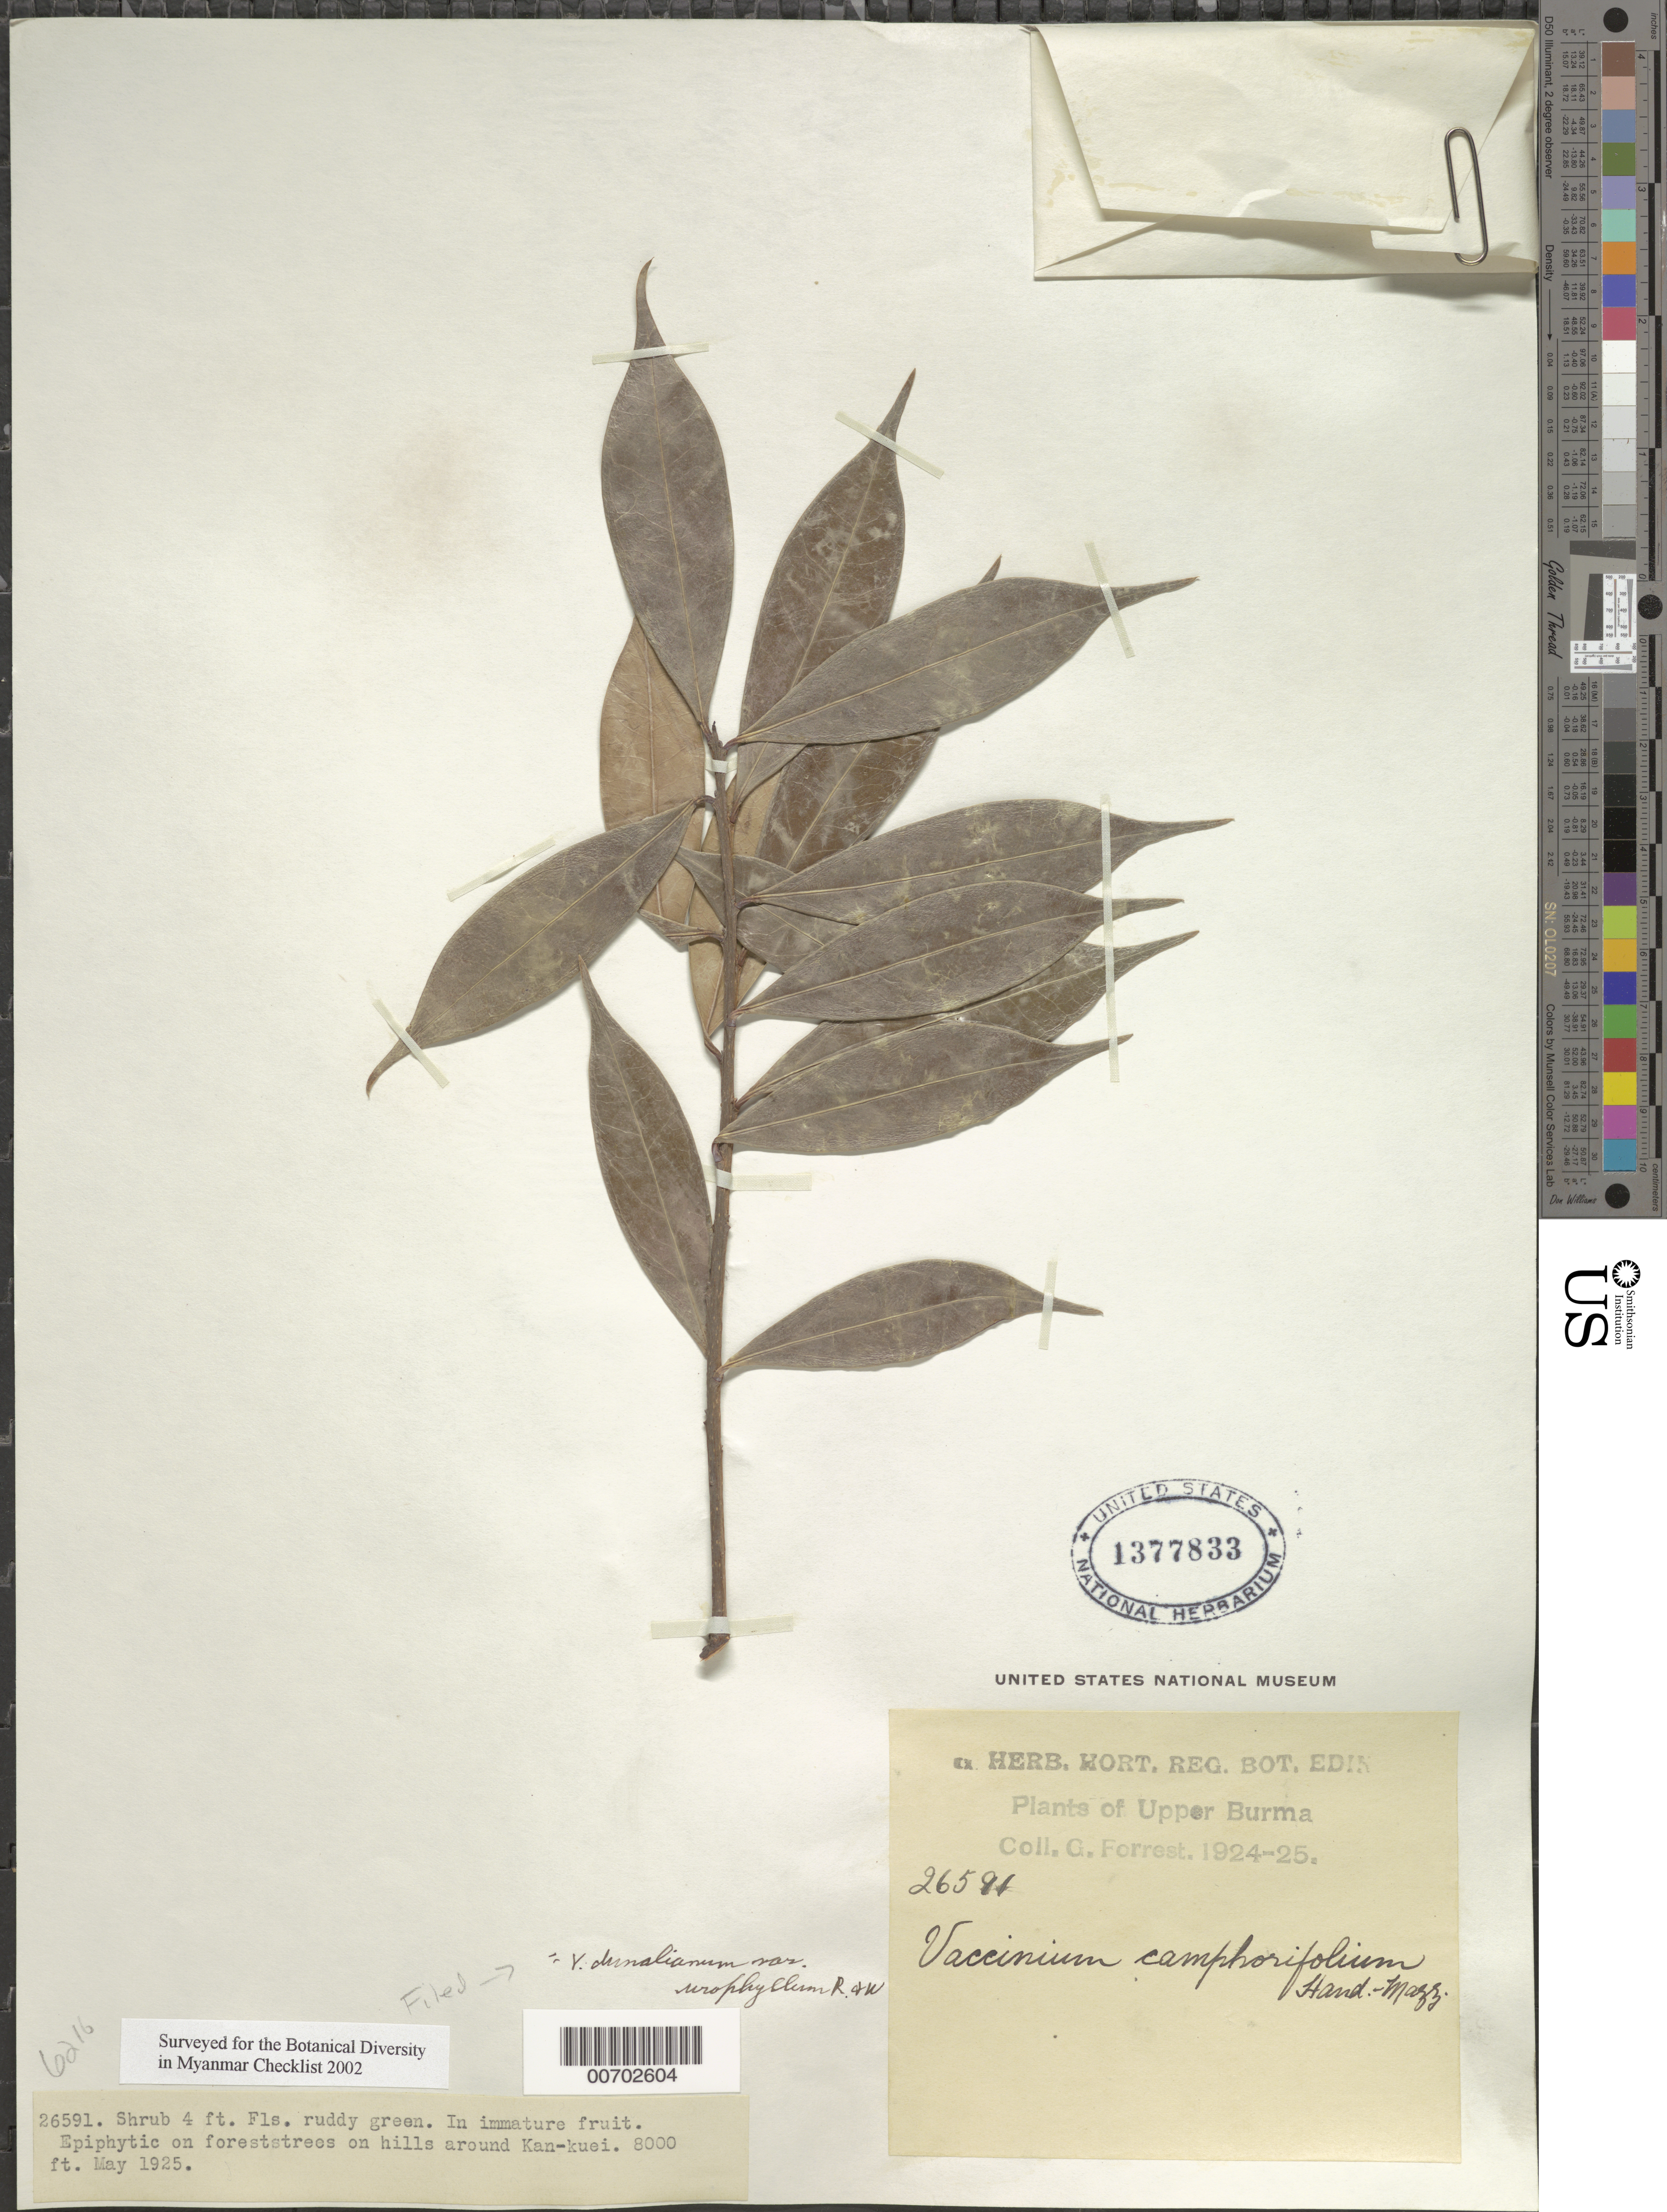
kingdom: Plantae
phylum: Tracheophyta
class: Magnoliopsida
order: Ericales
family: Ericaceae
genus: Vaccinium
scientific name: Vaccinium dunalianum var. urophyllum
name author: Rehder & E.H. Wilson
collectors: G. Forrest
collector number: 26591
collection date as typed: May 1925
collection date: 1925-05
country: Myanmar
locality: Kan-Kuei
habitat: On forest trees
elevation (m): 2438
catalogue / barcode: US 1377833